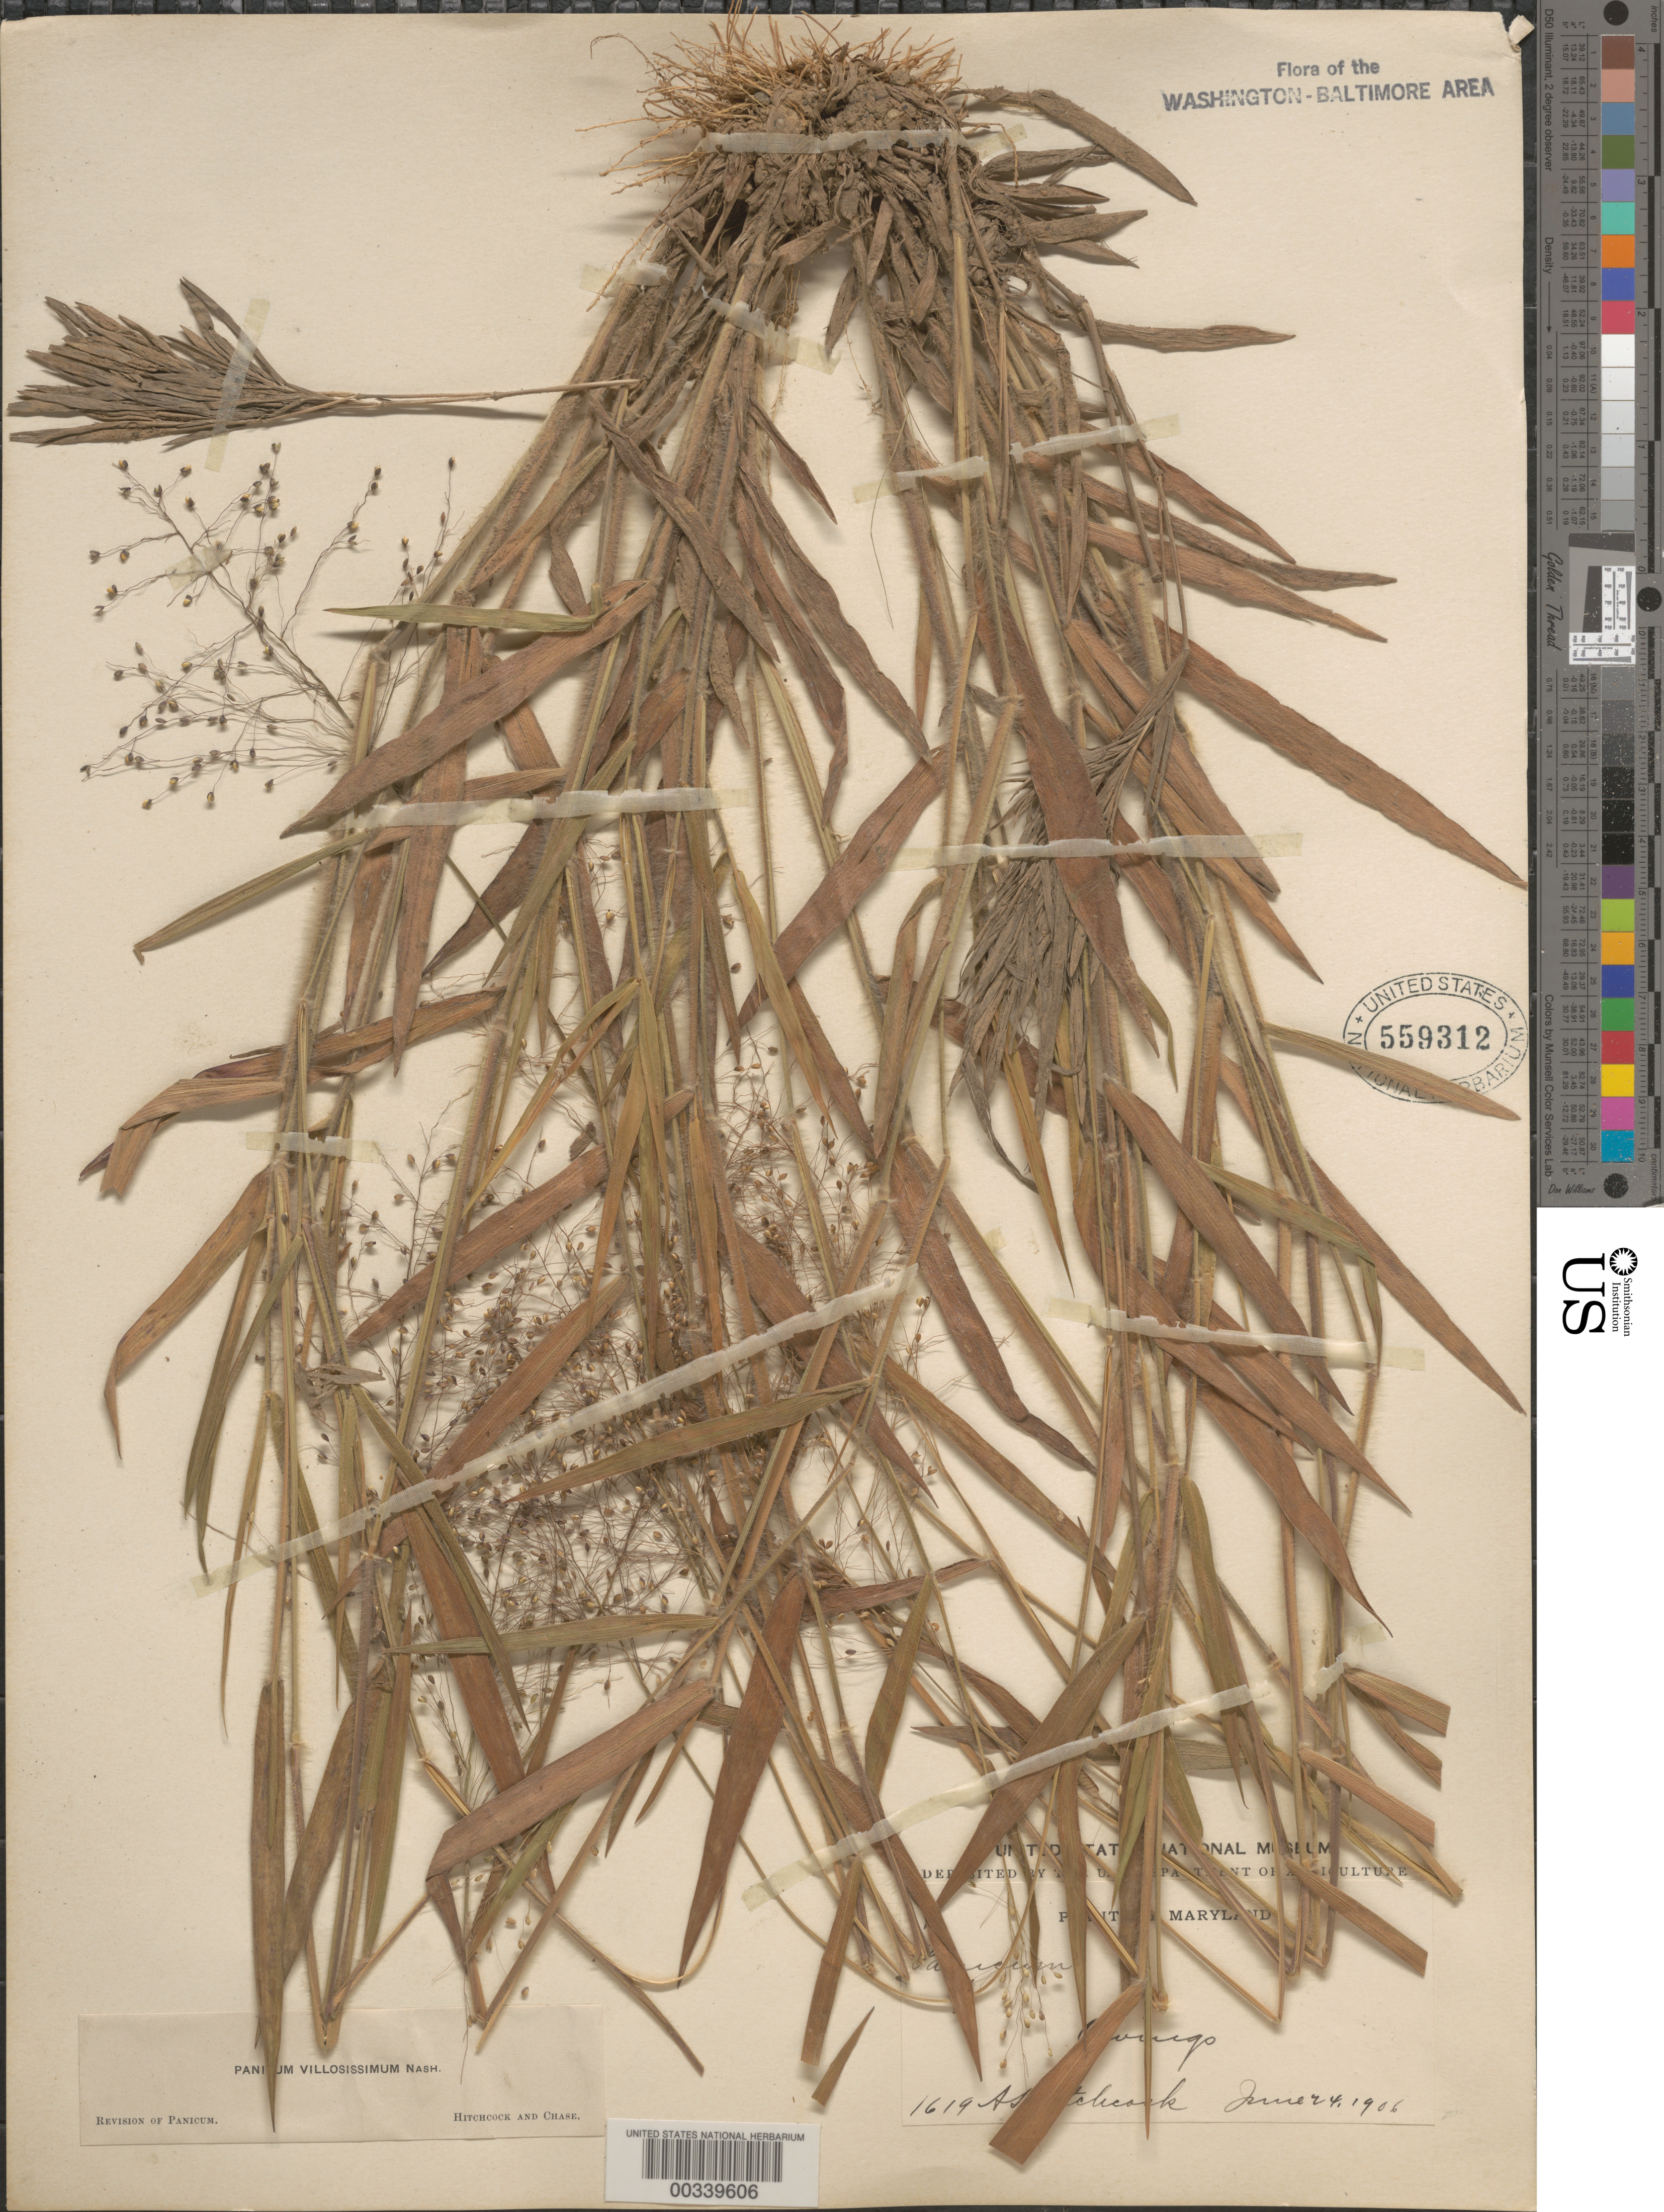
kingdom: Plantae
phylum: Tracheophyta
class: Liliopsida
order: Poales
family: Poaceae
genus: Dichanthelium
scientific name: Dichanthelium ovale subsp. villosissimum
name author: (Nash) Freckmann & Lelong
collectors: A. S. Hitchcock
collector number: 1619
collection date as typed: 24 Jun 1906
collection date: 1906-06-24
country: United States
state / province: Maryland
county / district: Calvert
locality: Owings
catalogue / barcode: US 559312